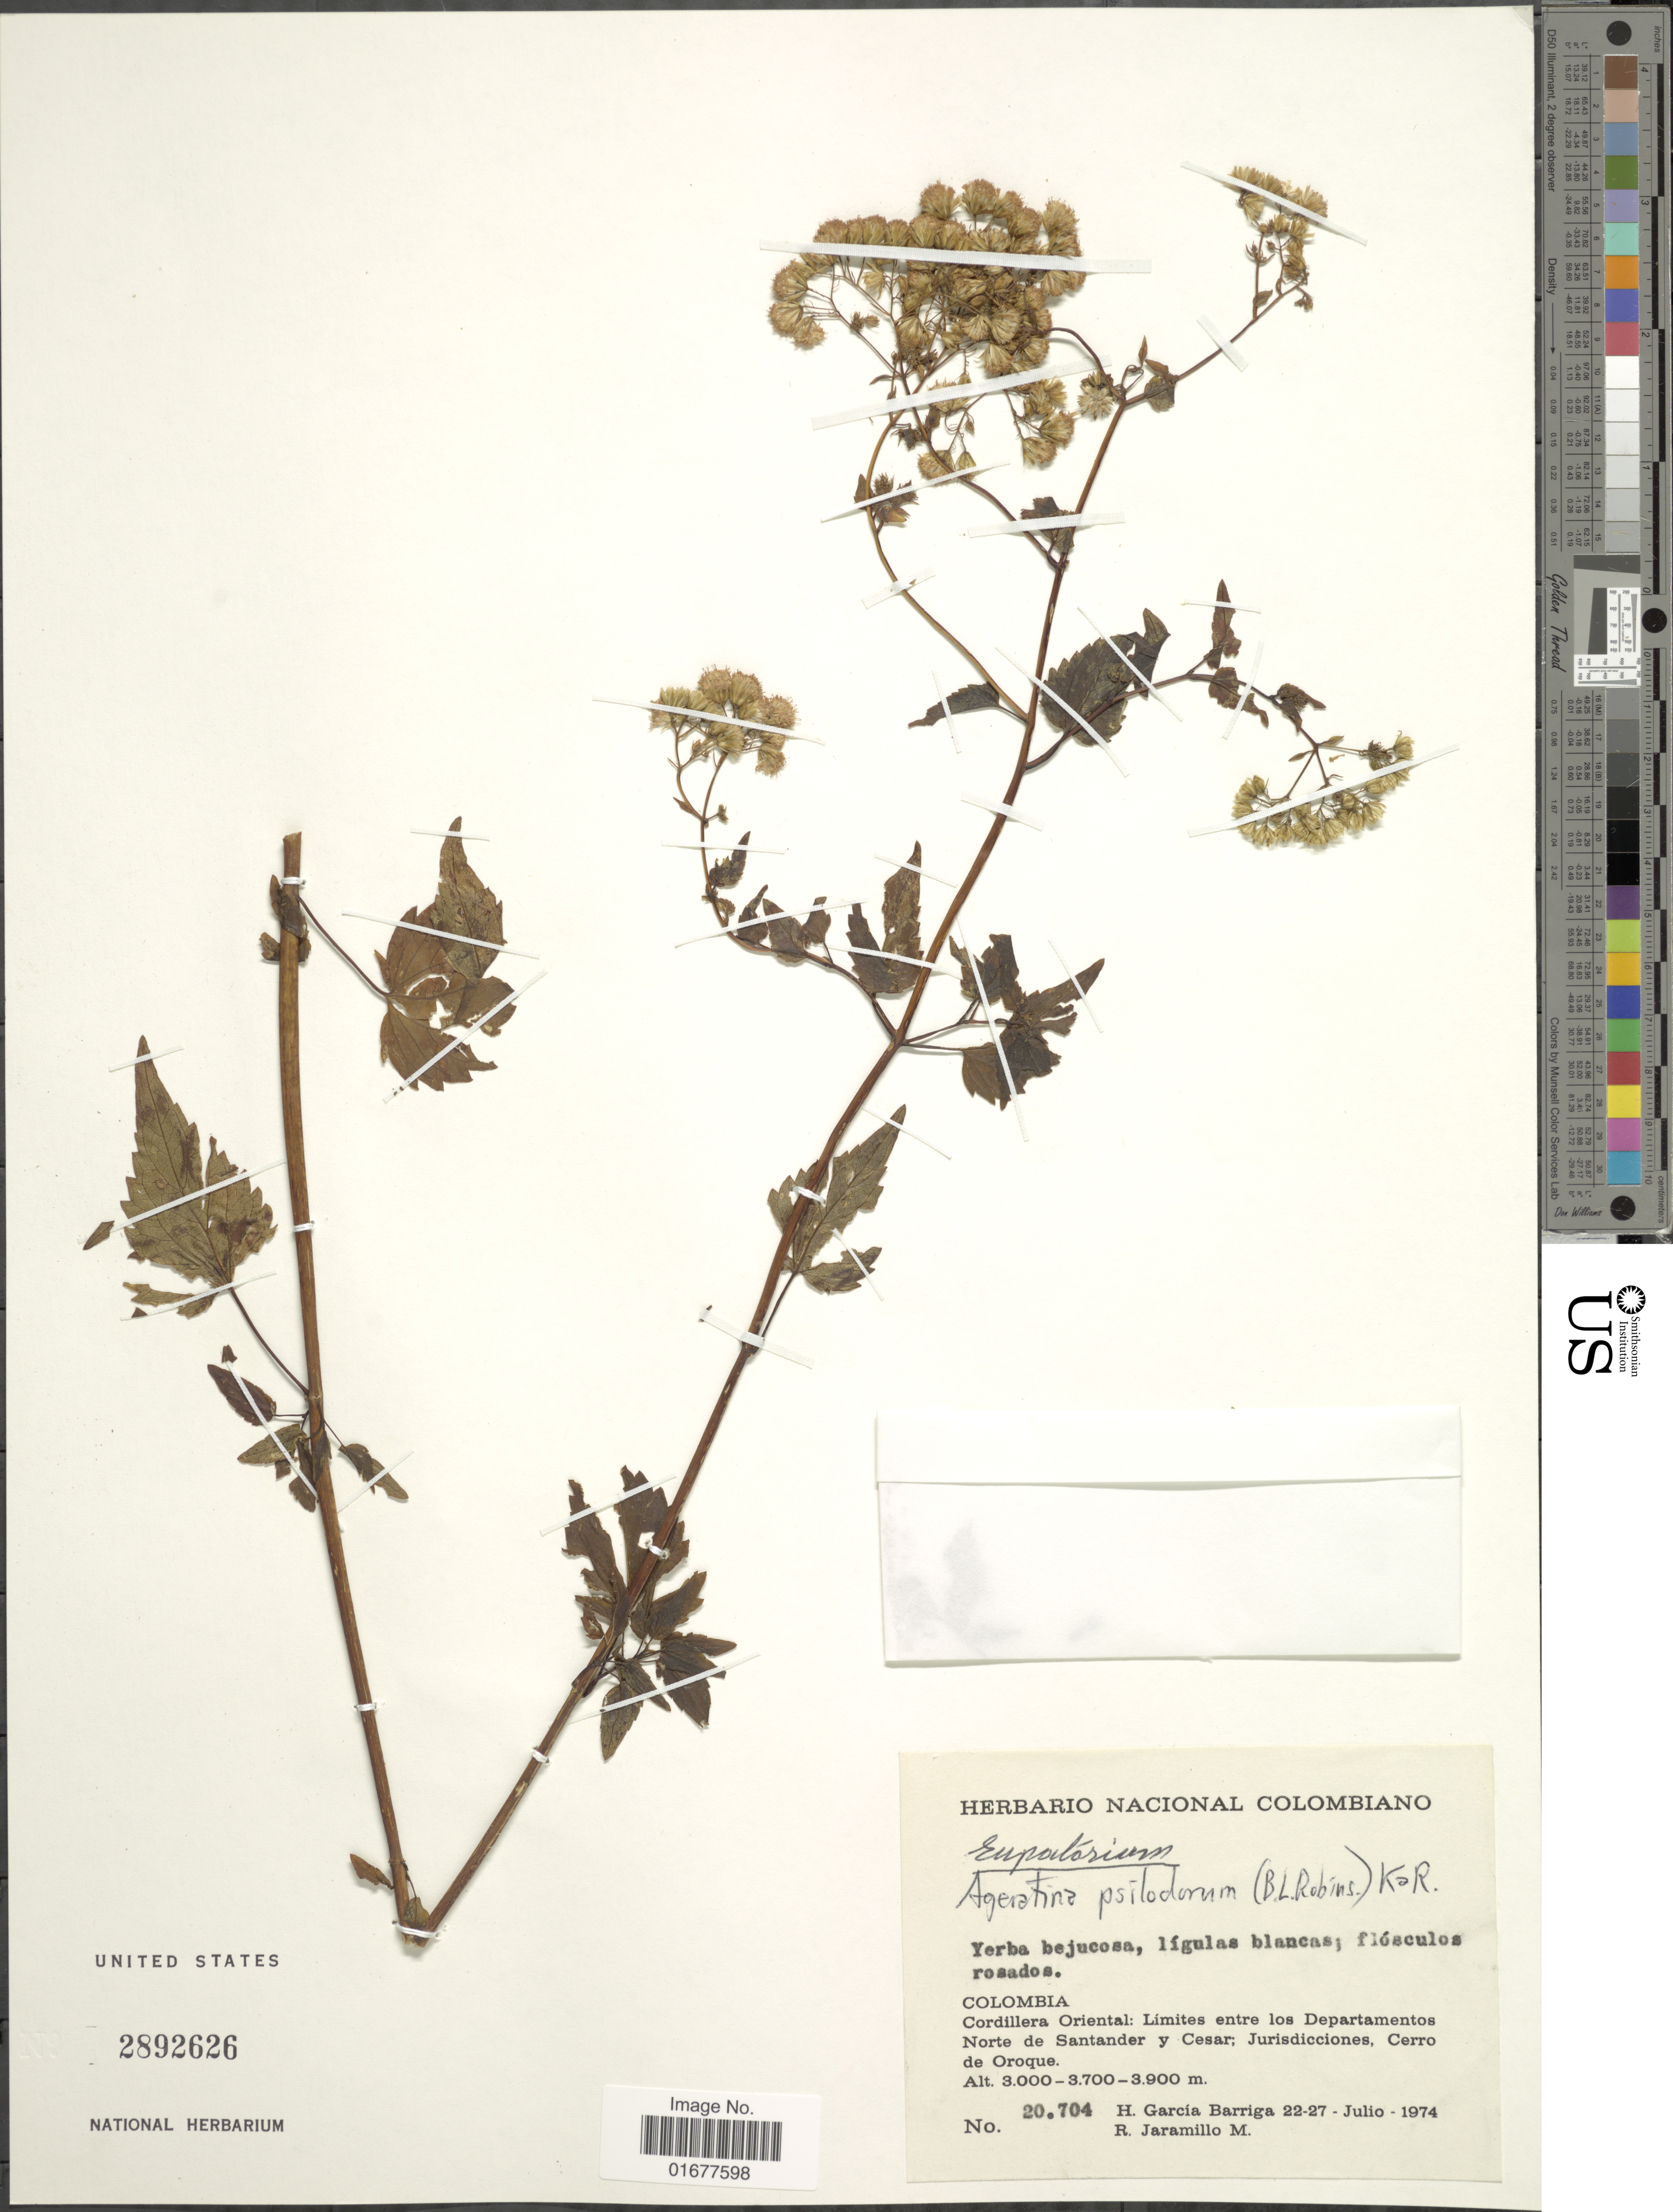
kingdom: Plantae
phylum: Tracheophyta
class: Magnoliopsida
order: Asterales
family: Asteraceae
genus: Ageratina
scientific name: Ageratina psilodora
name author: (B.L. Rob.) R.M. King & H. Rob.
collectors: H. García Barriga & R. Jaramillo M.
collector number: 20704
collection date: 1974-07-22/1974-07-27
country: Colombia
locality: Cordillera Oriental, Limites entre los Departamentos Norte de Santander y Cesar; Jurisdicciones, Cerro de Oroque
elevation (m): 3000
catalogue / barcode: US 2892626